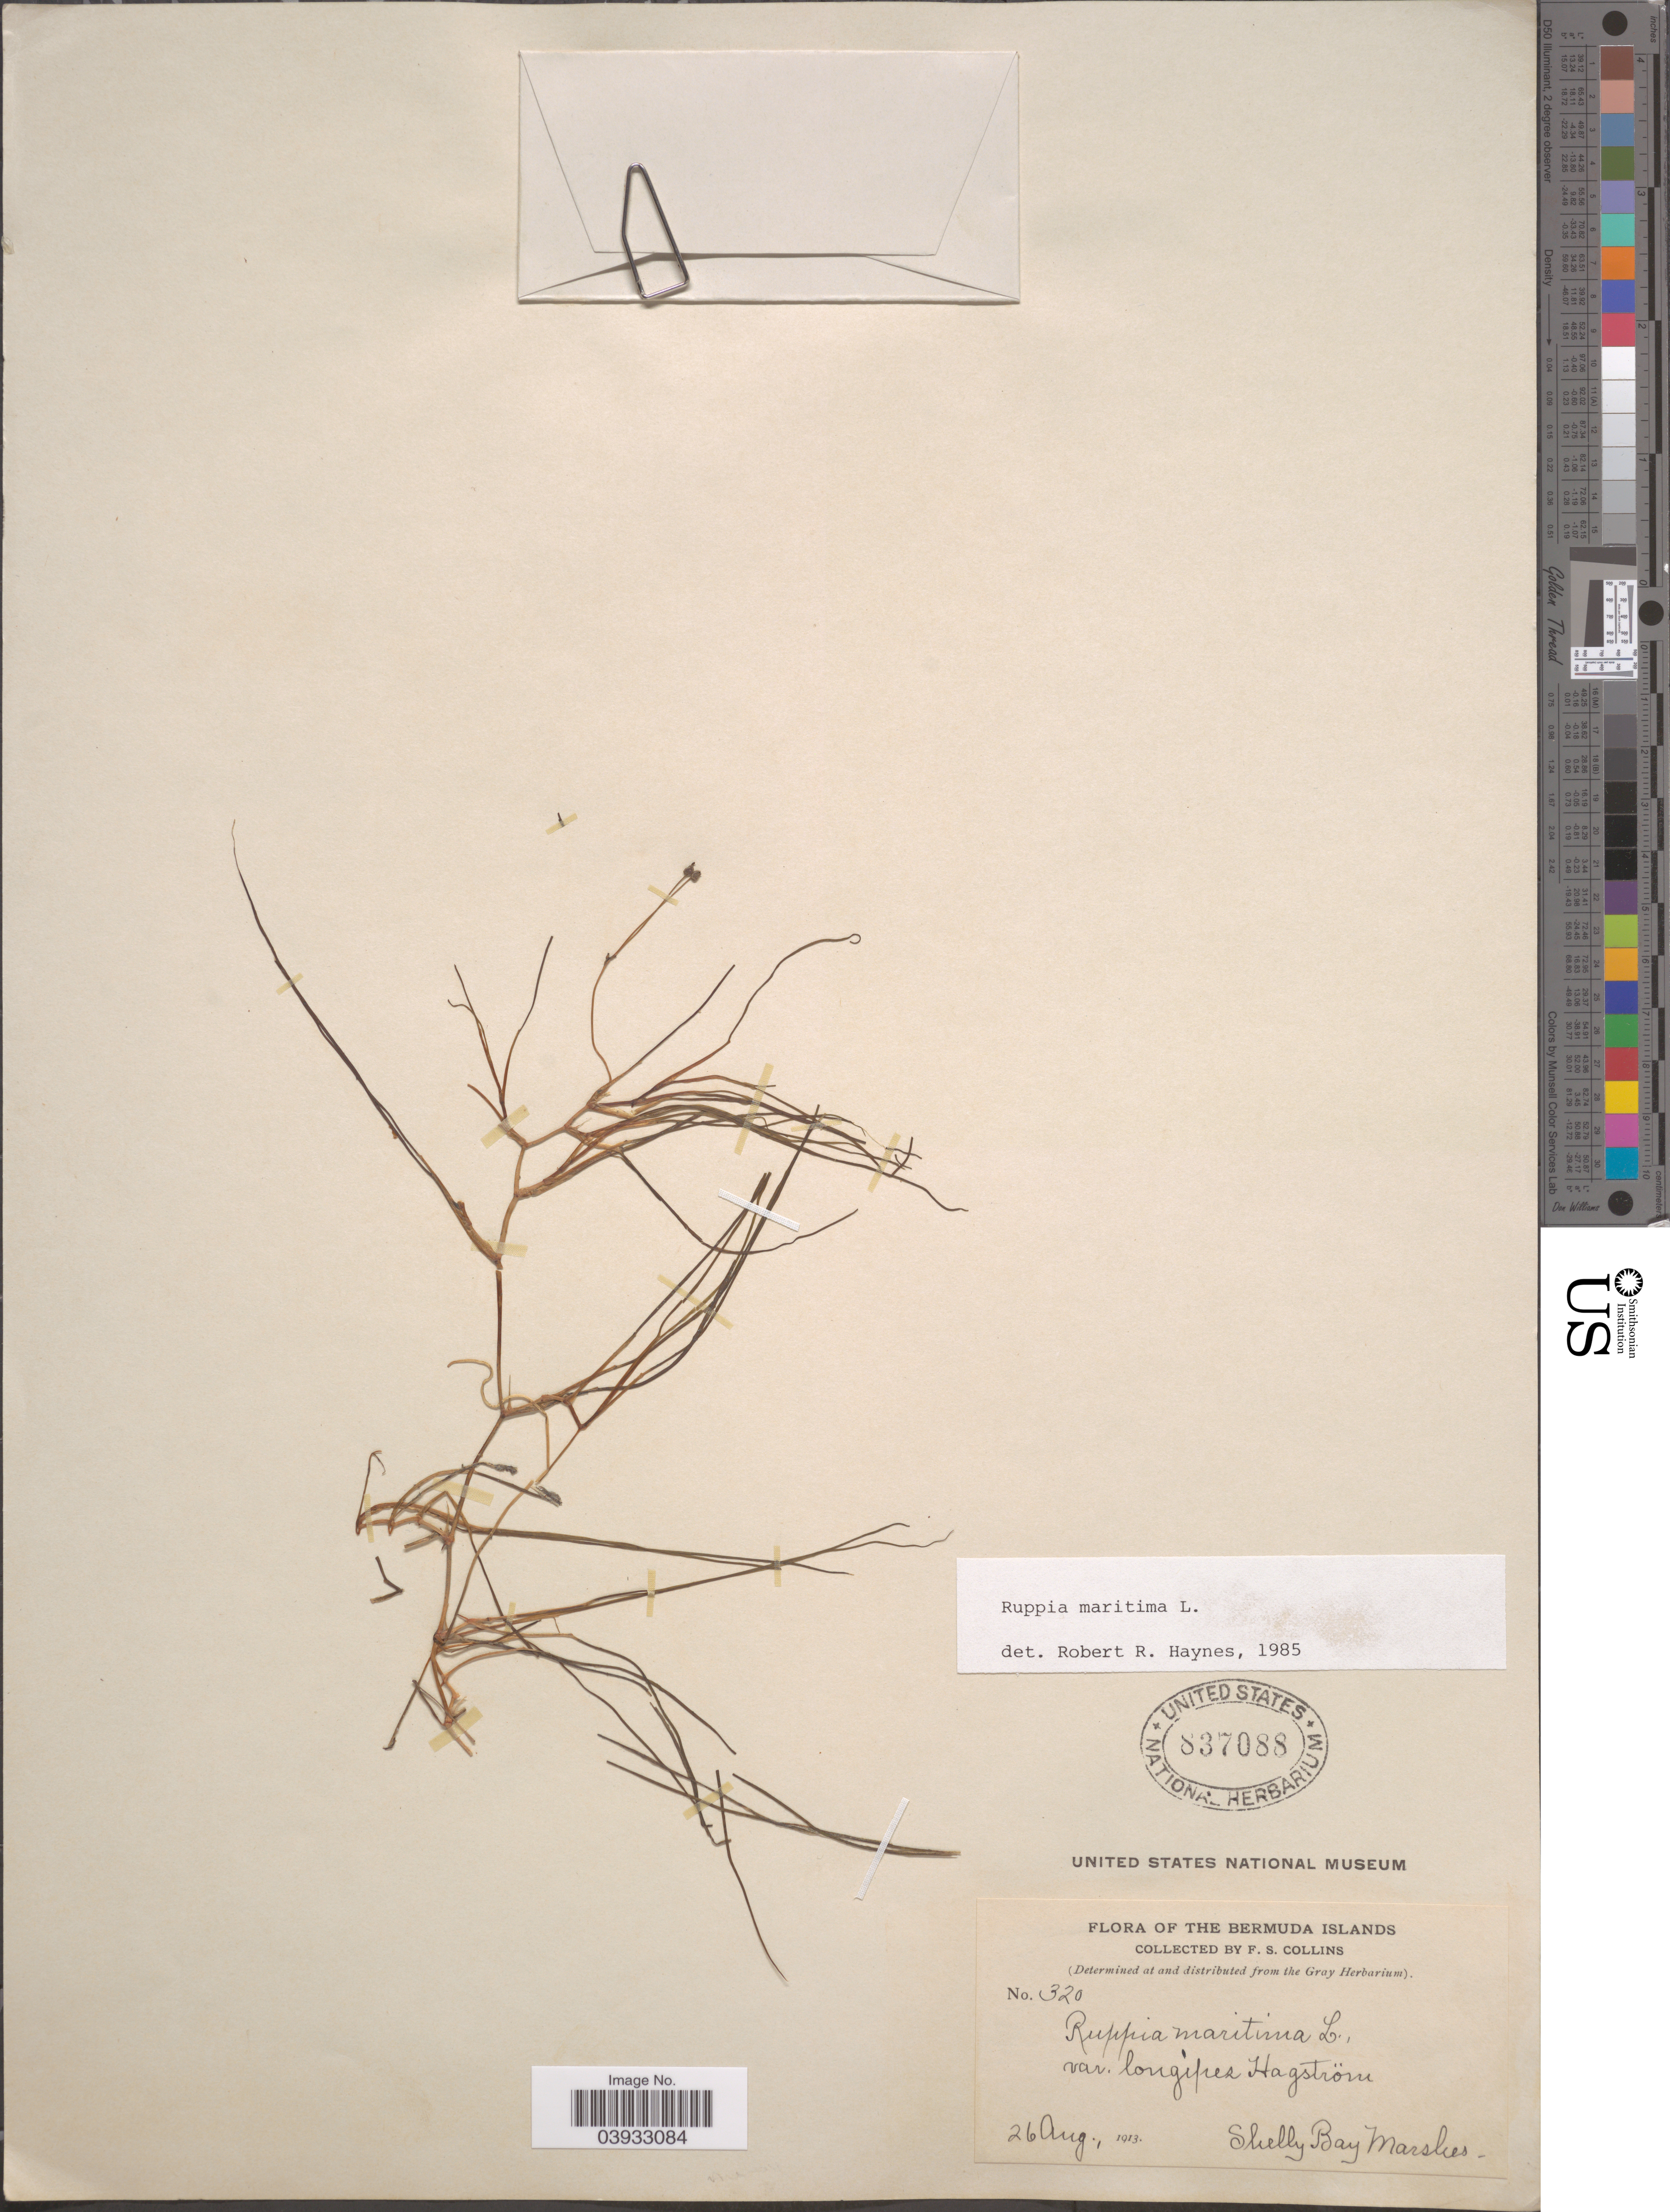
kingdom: Plantae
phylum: Tracheophyta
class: Liliopsida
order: Alismatales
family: Ruppiaceae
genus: Ruppia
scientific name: Ruppia maritima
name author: L.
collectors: F. Collins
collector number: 320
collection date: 1913-08-26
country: Bermuda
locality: The Bermuda Islands. Shelly Bay Marshes.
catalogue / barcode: US 837088